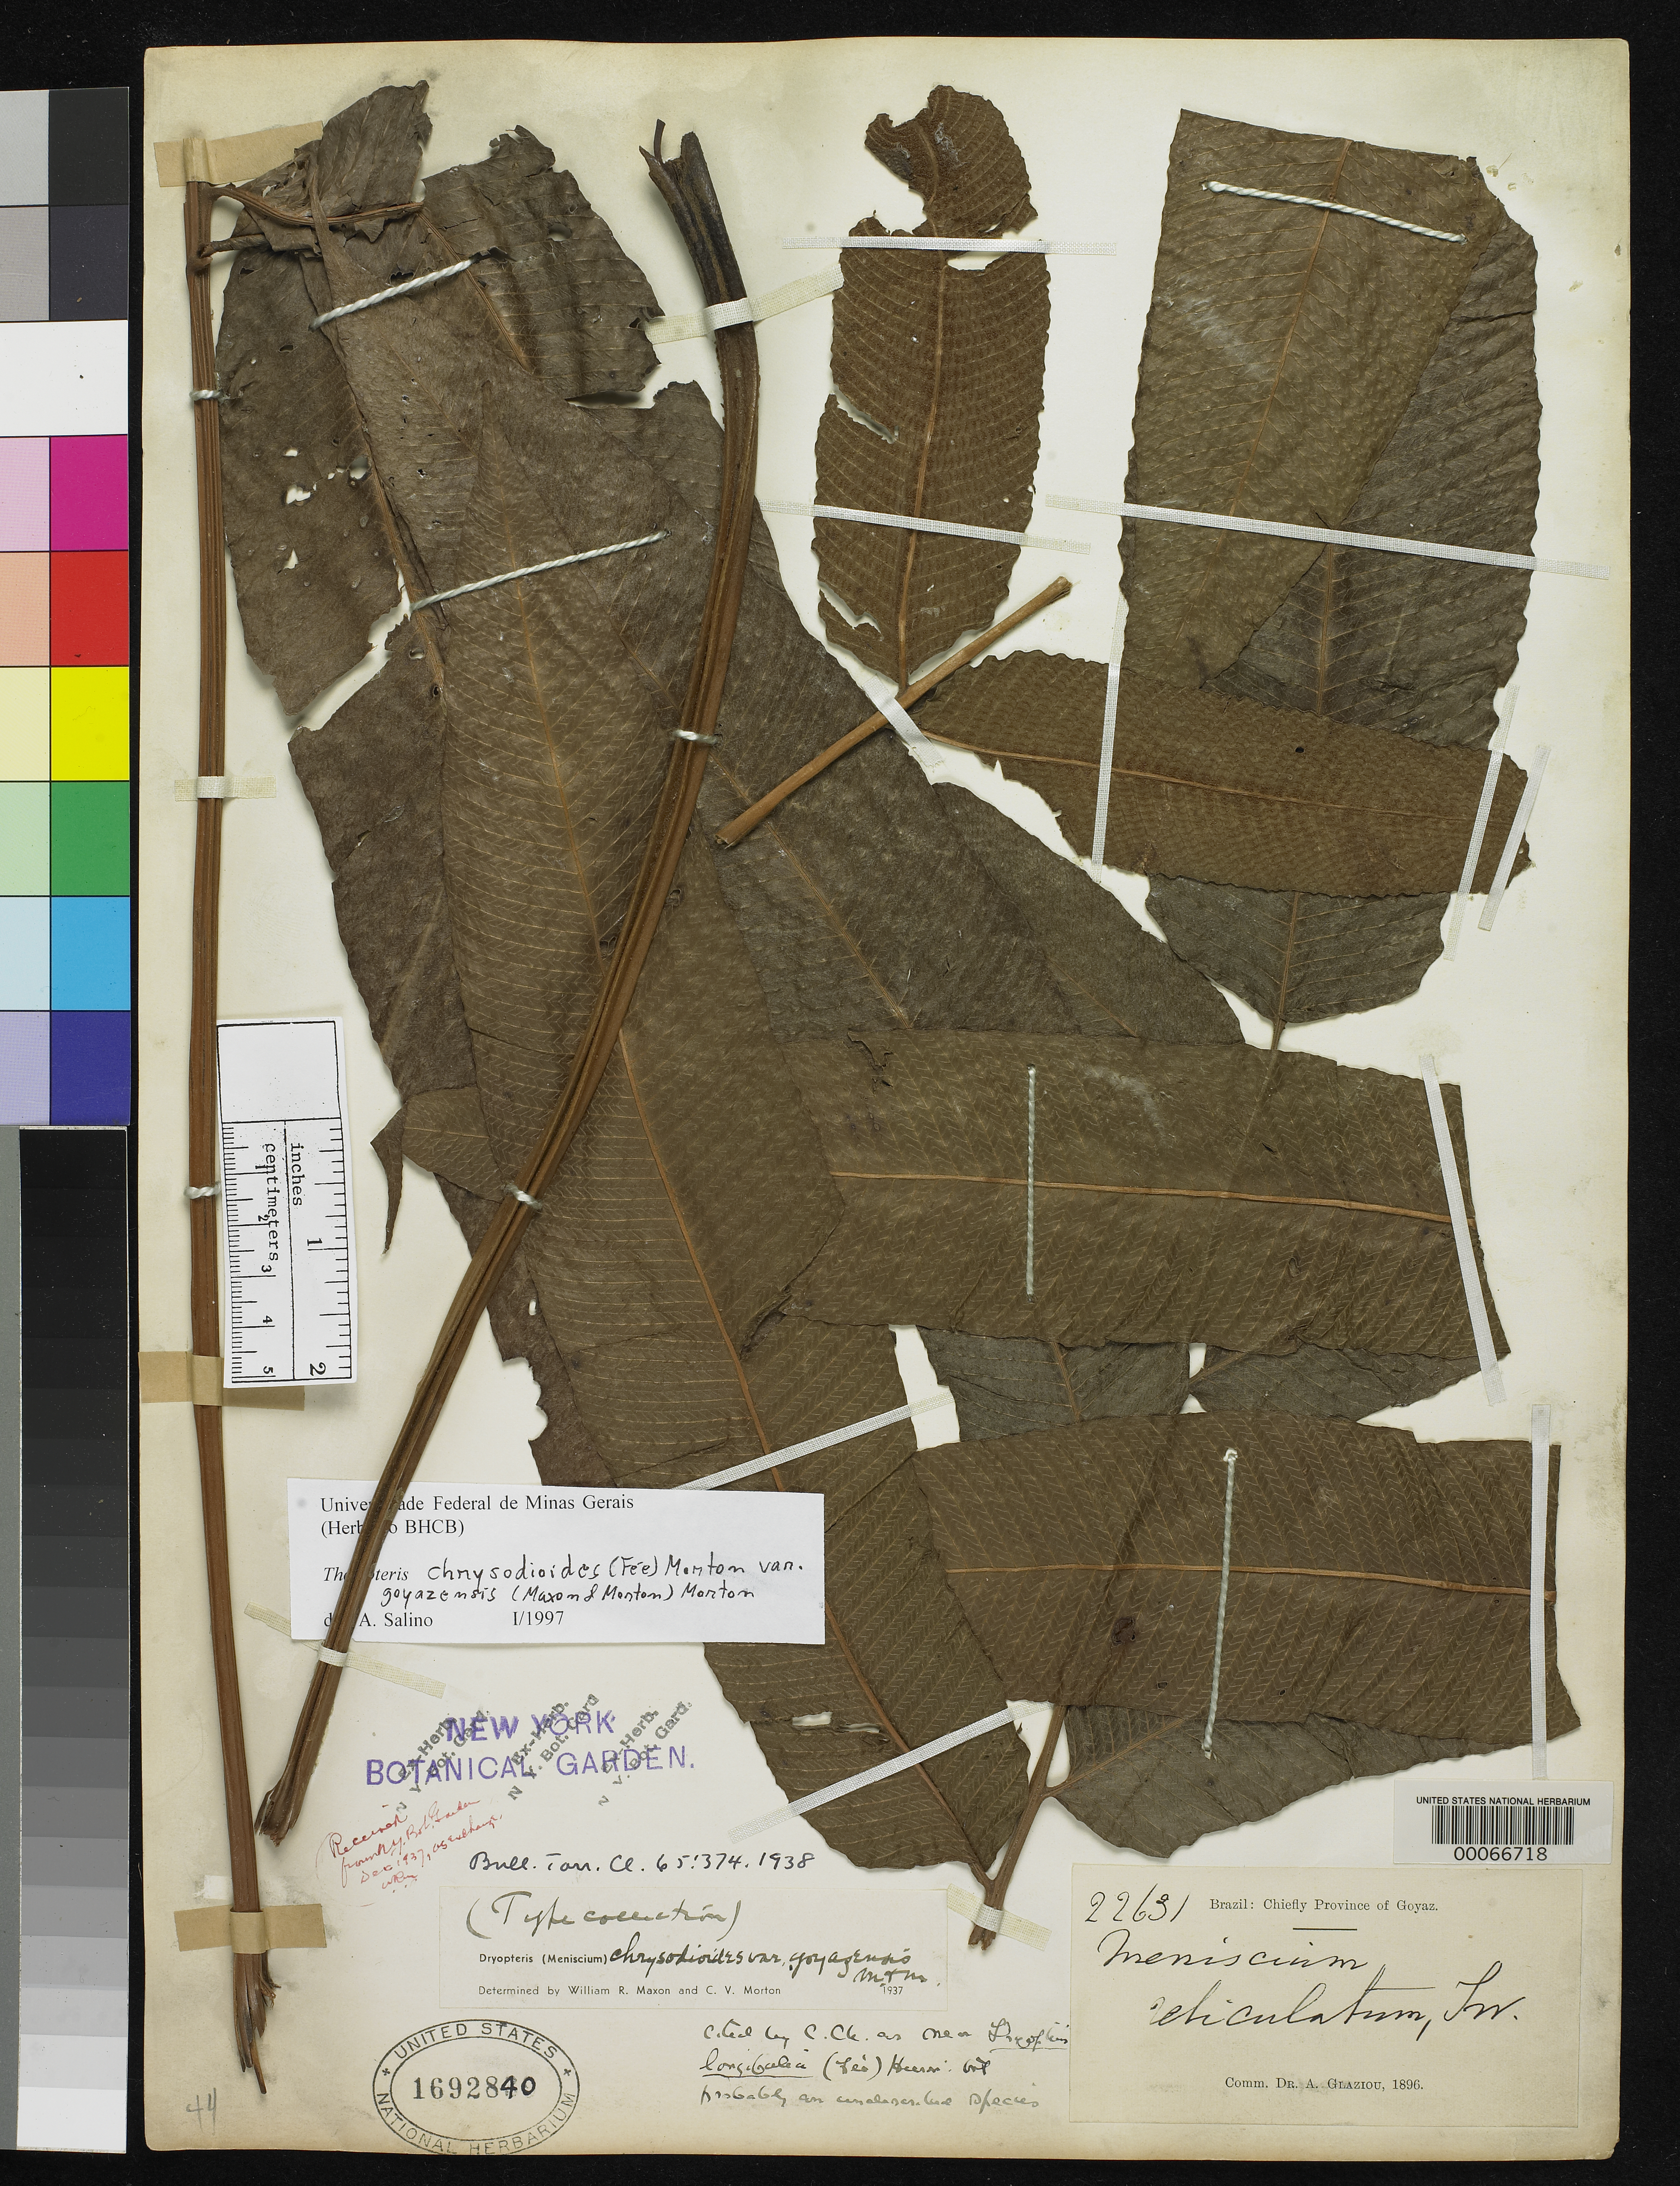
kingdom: Plantae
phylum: Tracheophyta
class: Polypodiopsida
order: Polypodiales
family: Dryopteridaceae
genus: Dryopteris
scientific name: Dryopteris chrysodioides var. goyazensis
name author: Maxon & C.V. Morton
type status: Type Collection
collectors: A. F. M. Glaziou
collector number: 22631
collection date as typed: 1896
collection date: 1896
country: Brazil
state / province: Goiás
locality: Inter Porto Imperial et Lunie, ad flum Tocantins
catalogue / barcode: US 1692840